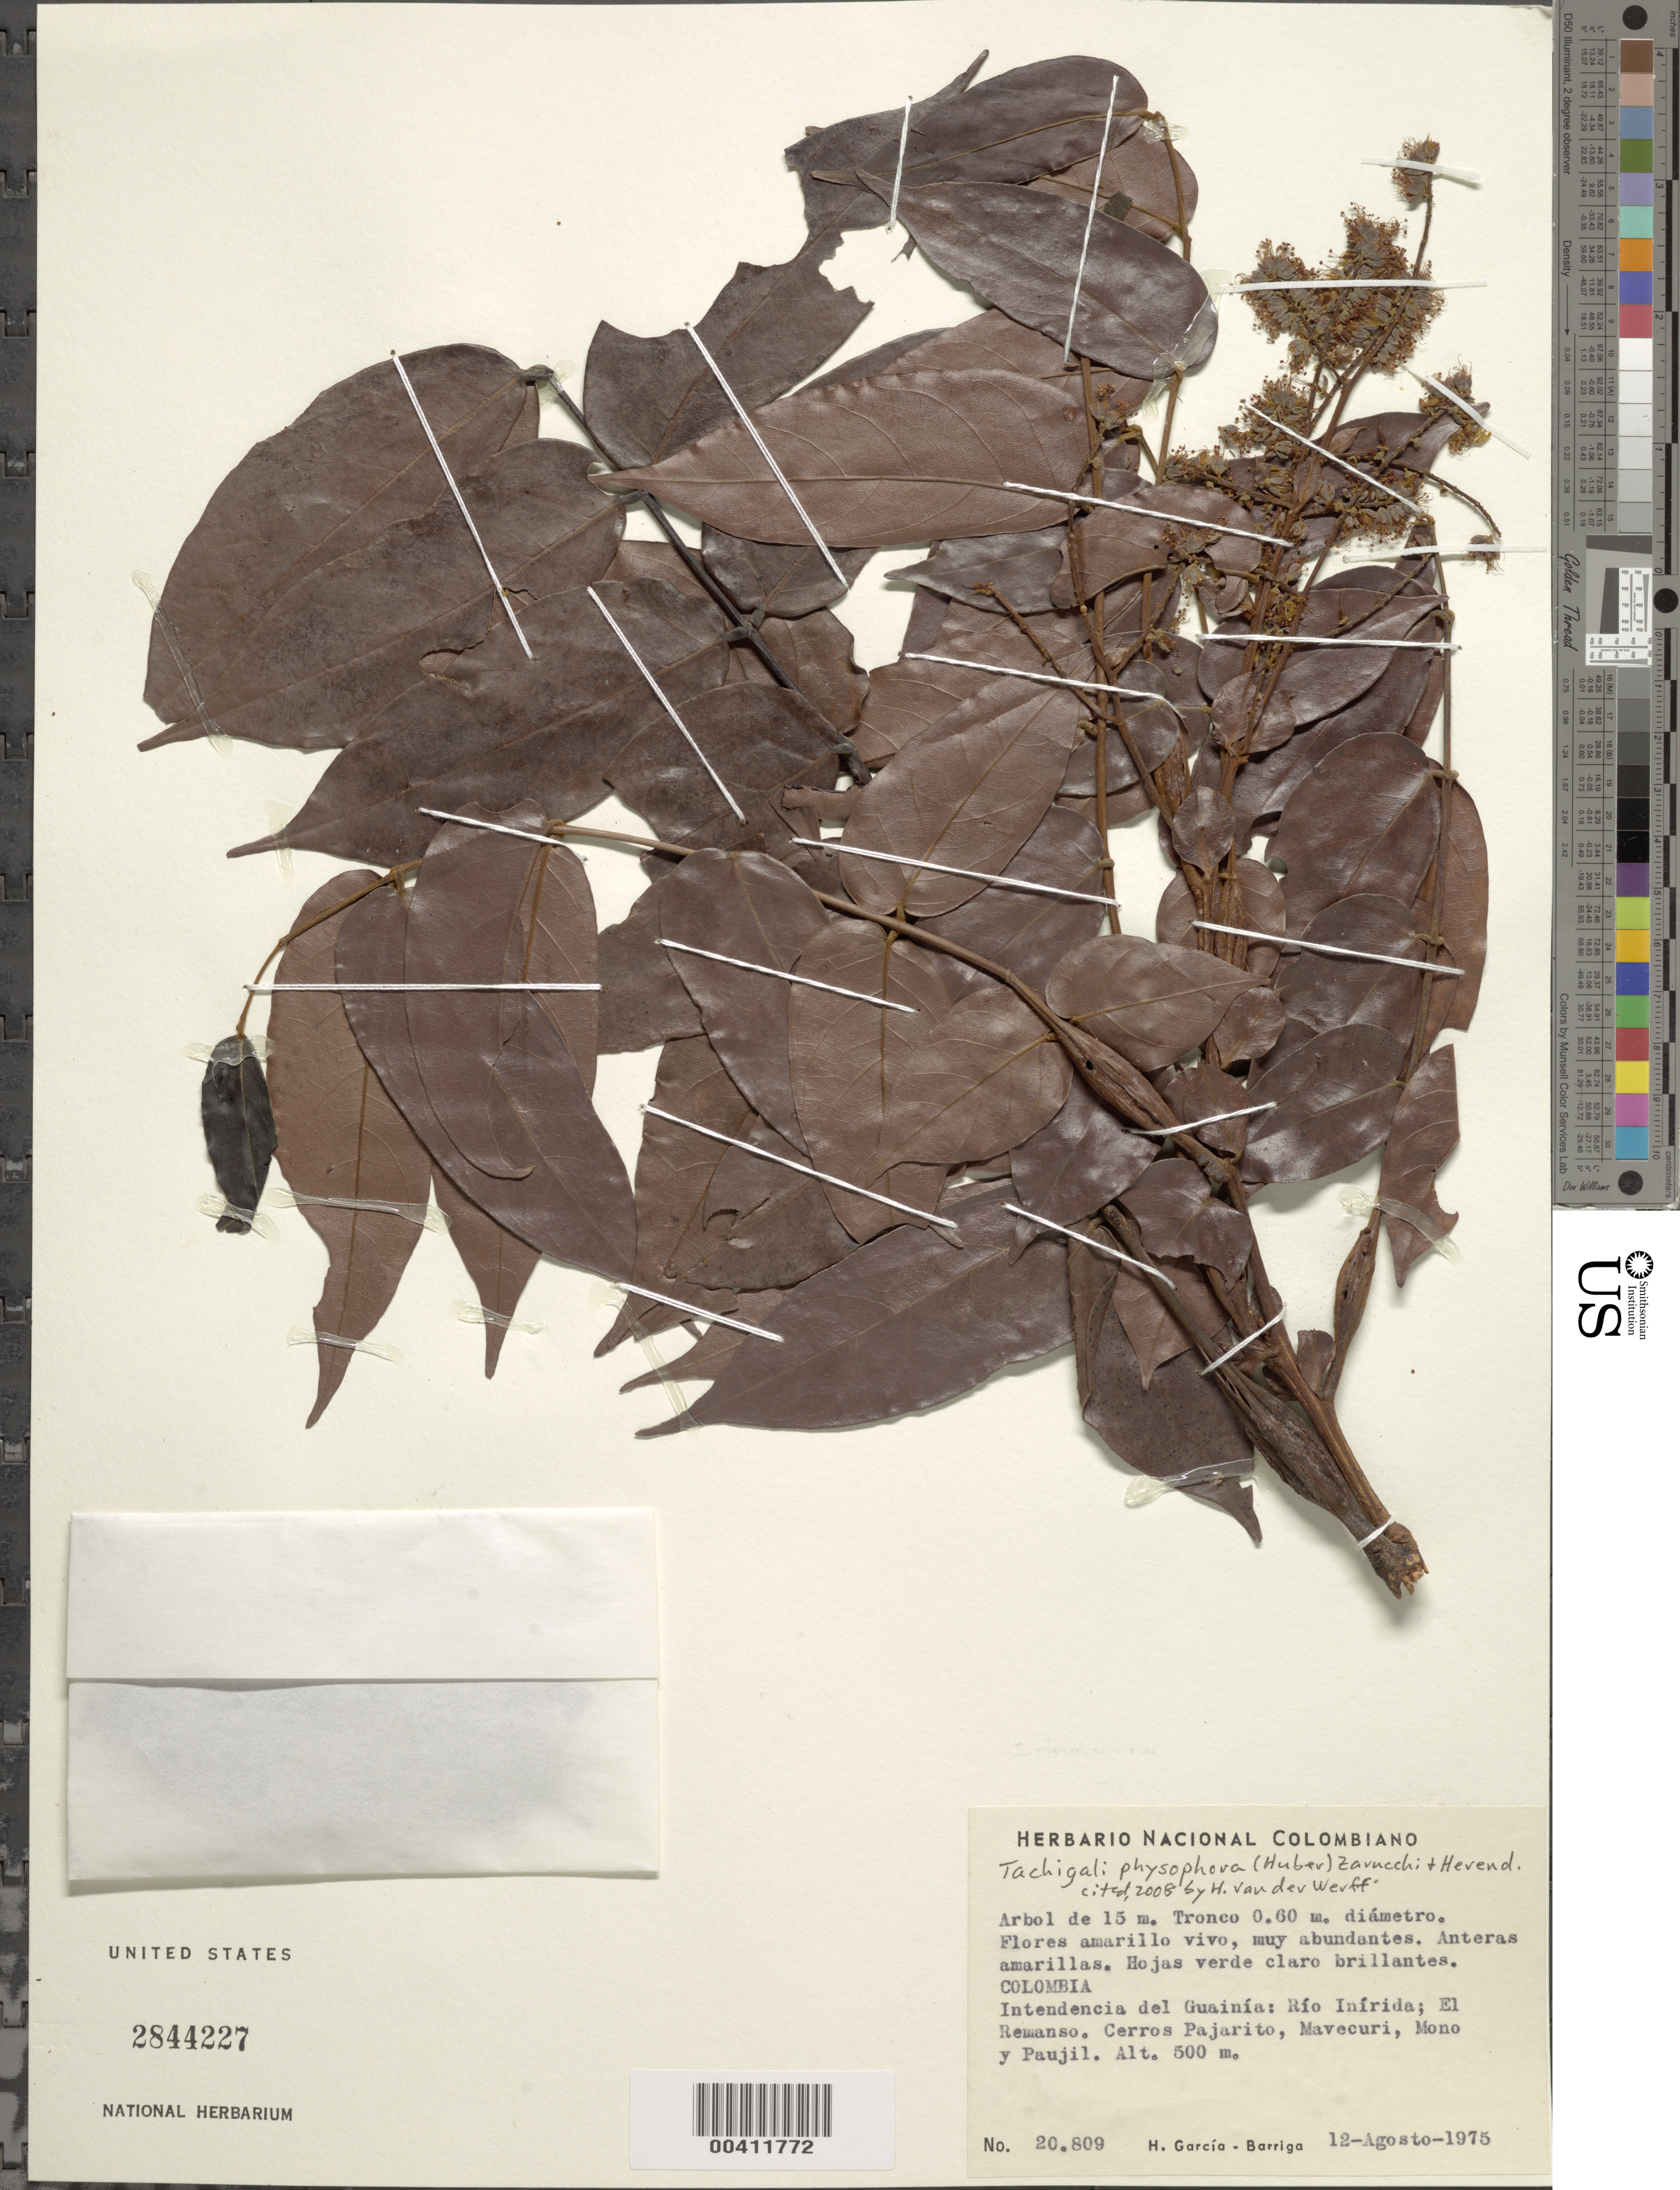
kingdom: Plantae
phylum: Tracheophyta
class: Magnoliopsida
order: Fabales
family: Fabaceae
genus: Tachigali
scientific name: Tachigali physophora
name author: (Huber) Zarucchi & Herend.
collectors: H. García Barriga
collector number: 20809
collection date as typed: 12 Aug 1975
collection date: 1975-08-12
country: Colombia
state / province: Guainía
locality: Rio Inirida; el remanso. Cerros Pajarito, Mavecuri, Mono y Paujil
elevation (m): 500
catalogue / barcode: US 2844227